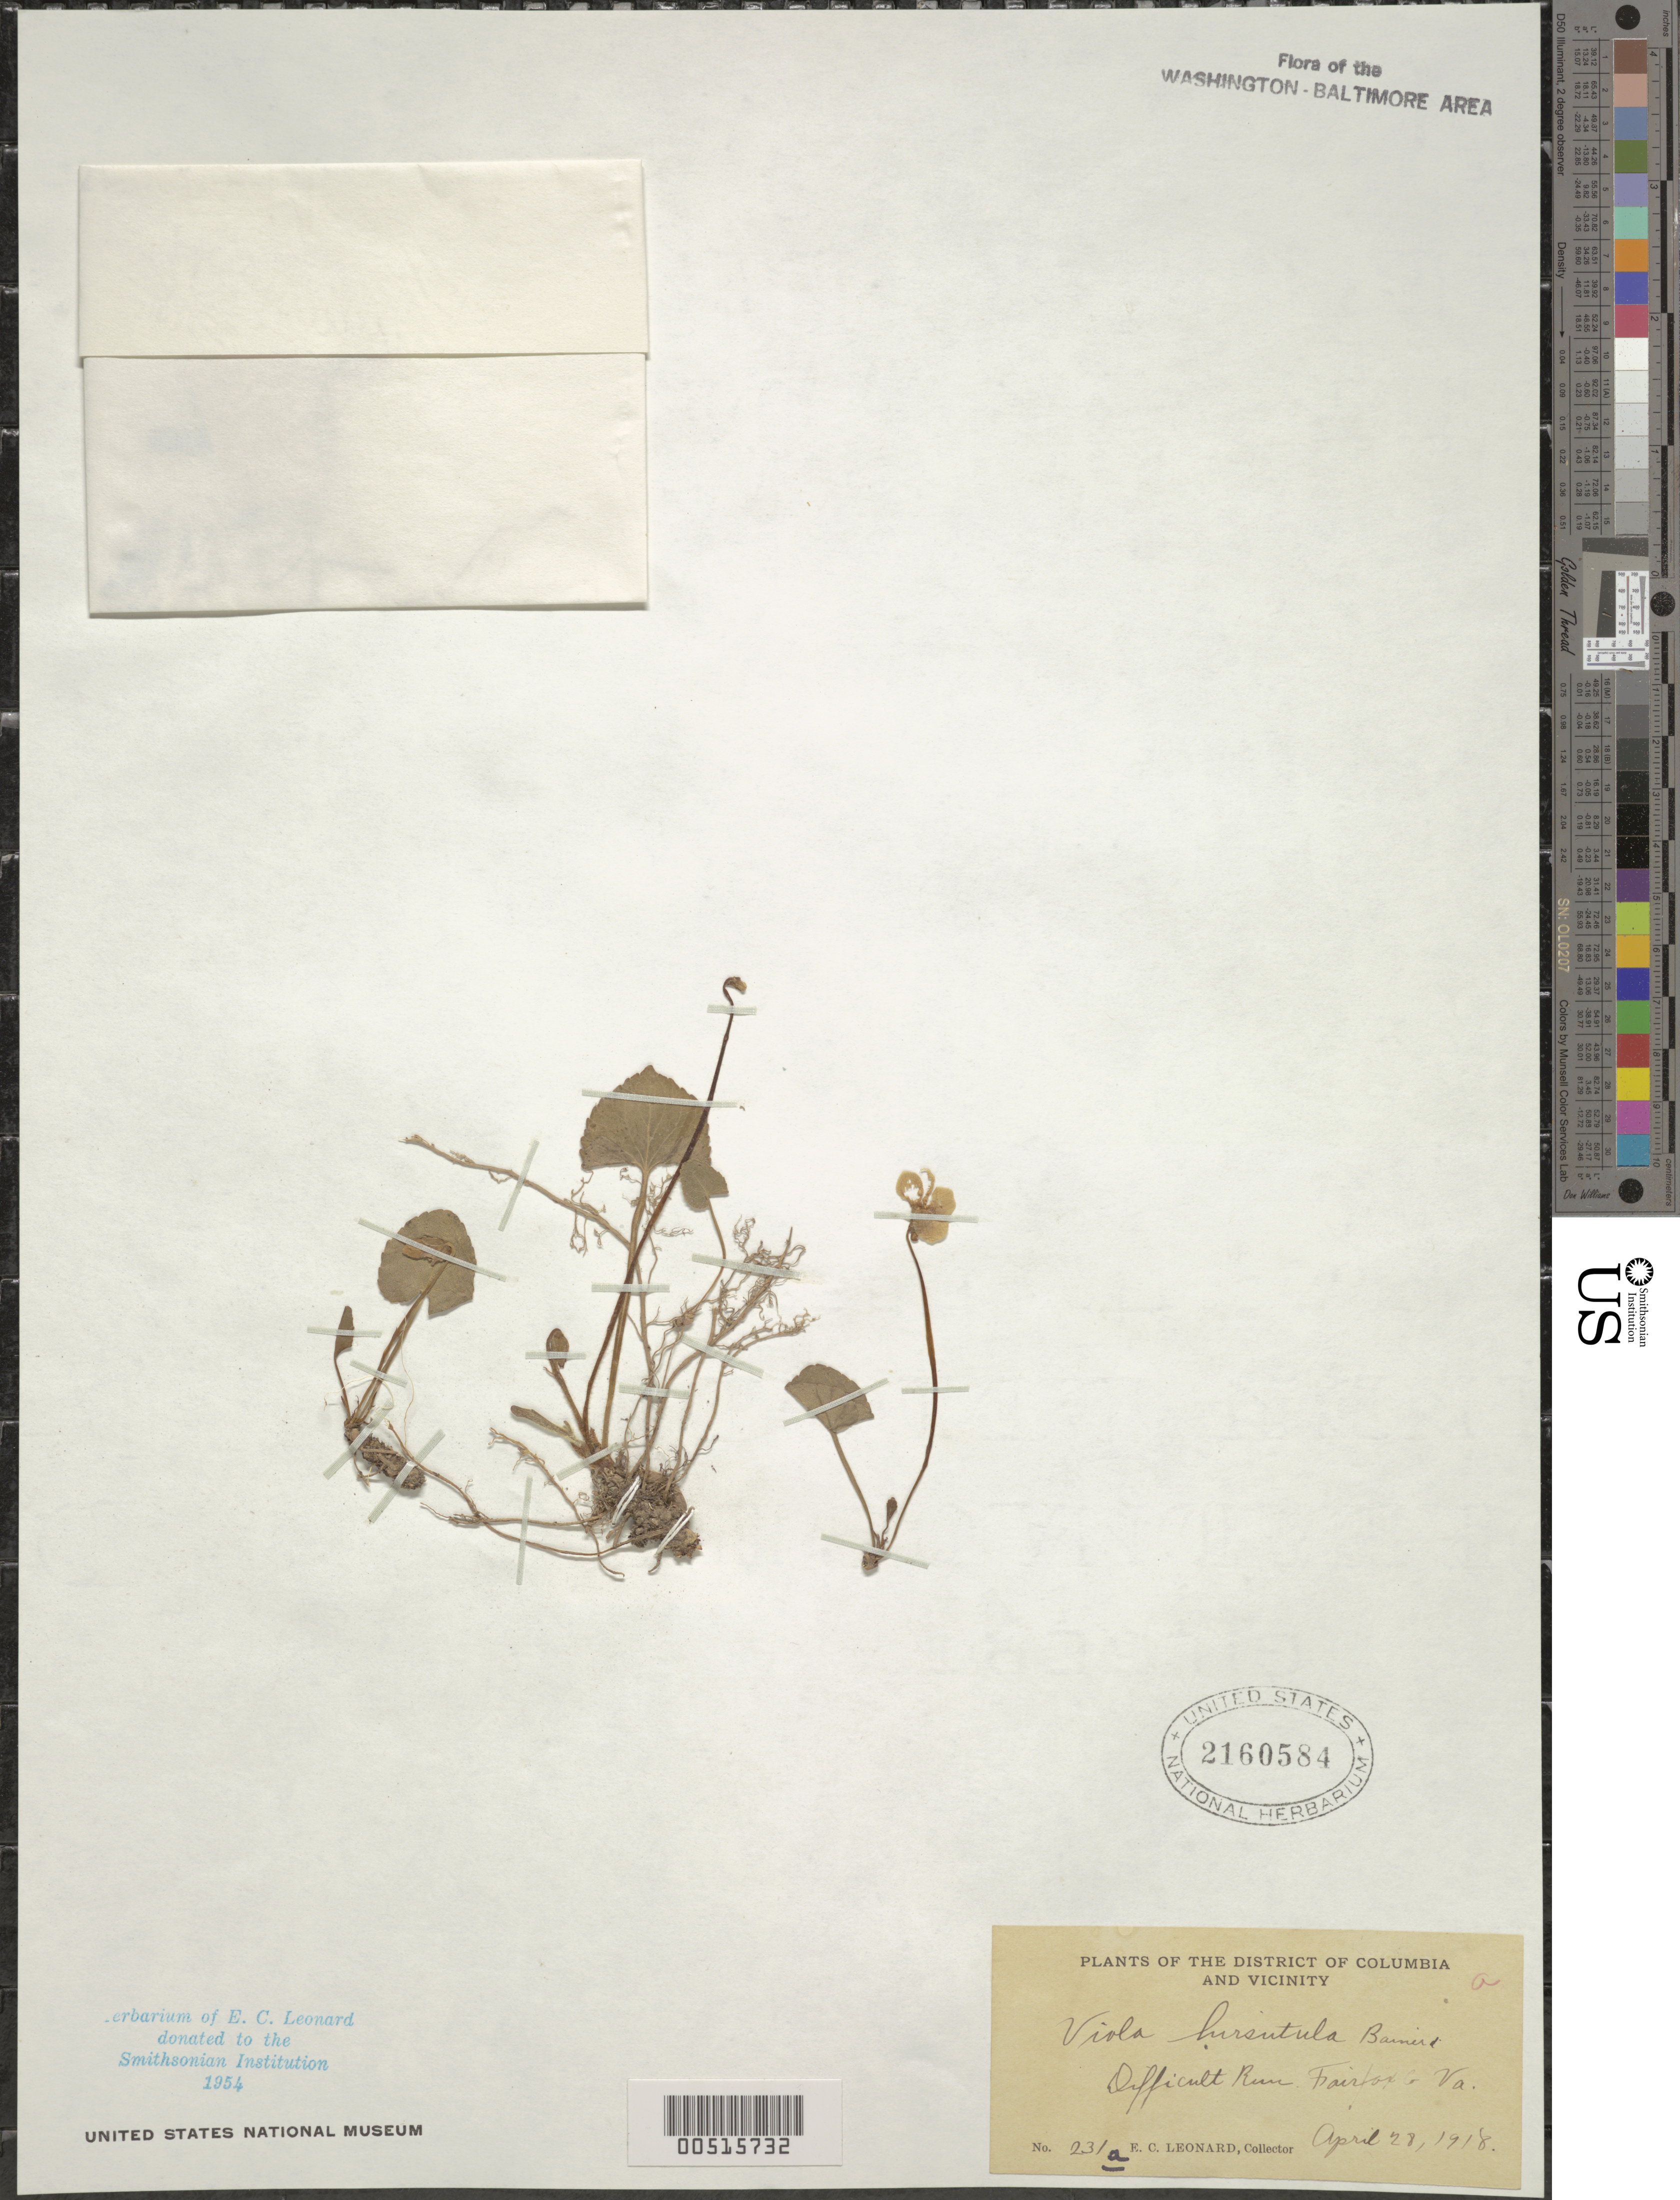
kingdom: Plantae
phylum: Tracheophyta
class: Magnoliopsida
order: Malpighiales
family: Violaceae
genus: Viola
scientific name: Viola hirsutula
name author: Brainerd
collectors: E. C. Leonard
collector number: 231A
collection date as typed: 28 Apr 1918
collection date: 1918-04-28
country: United States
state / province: Virginia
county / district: Fairfax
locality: Difficult Run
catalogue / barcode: US 2160584